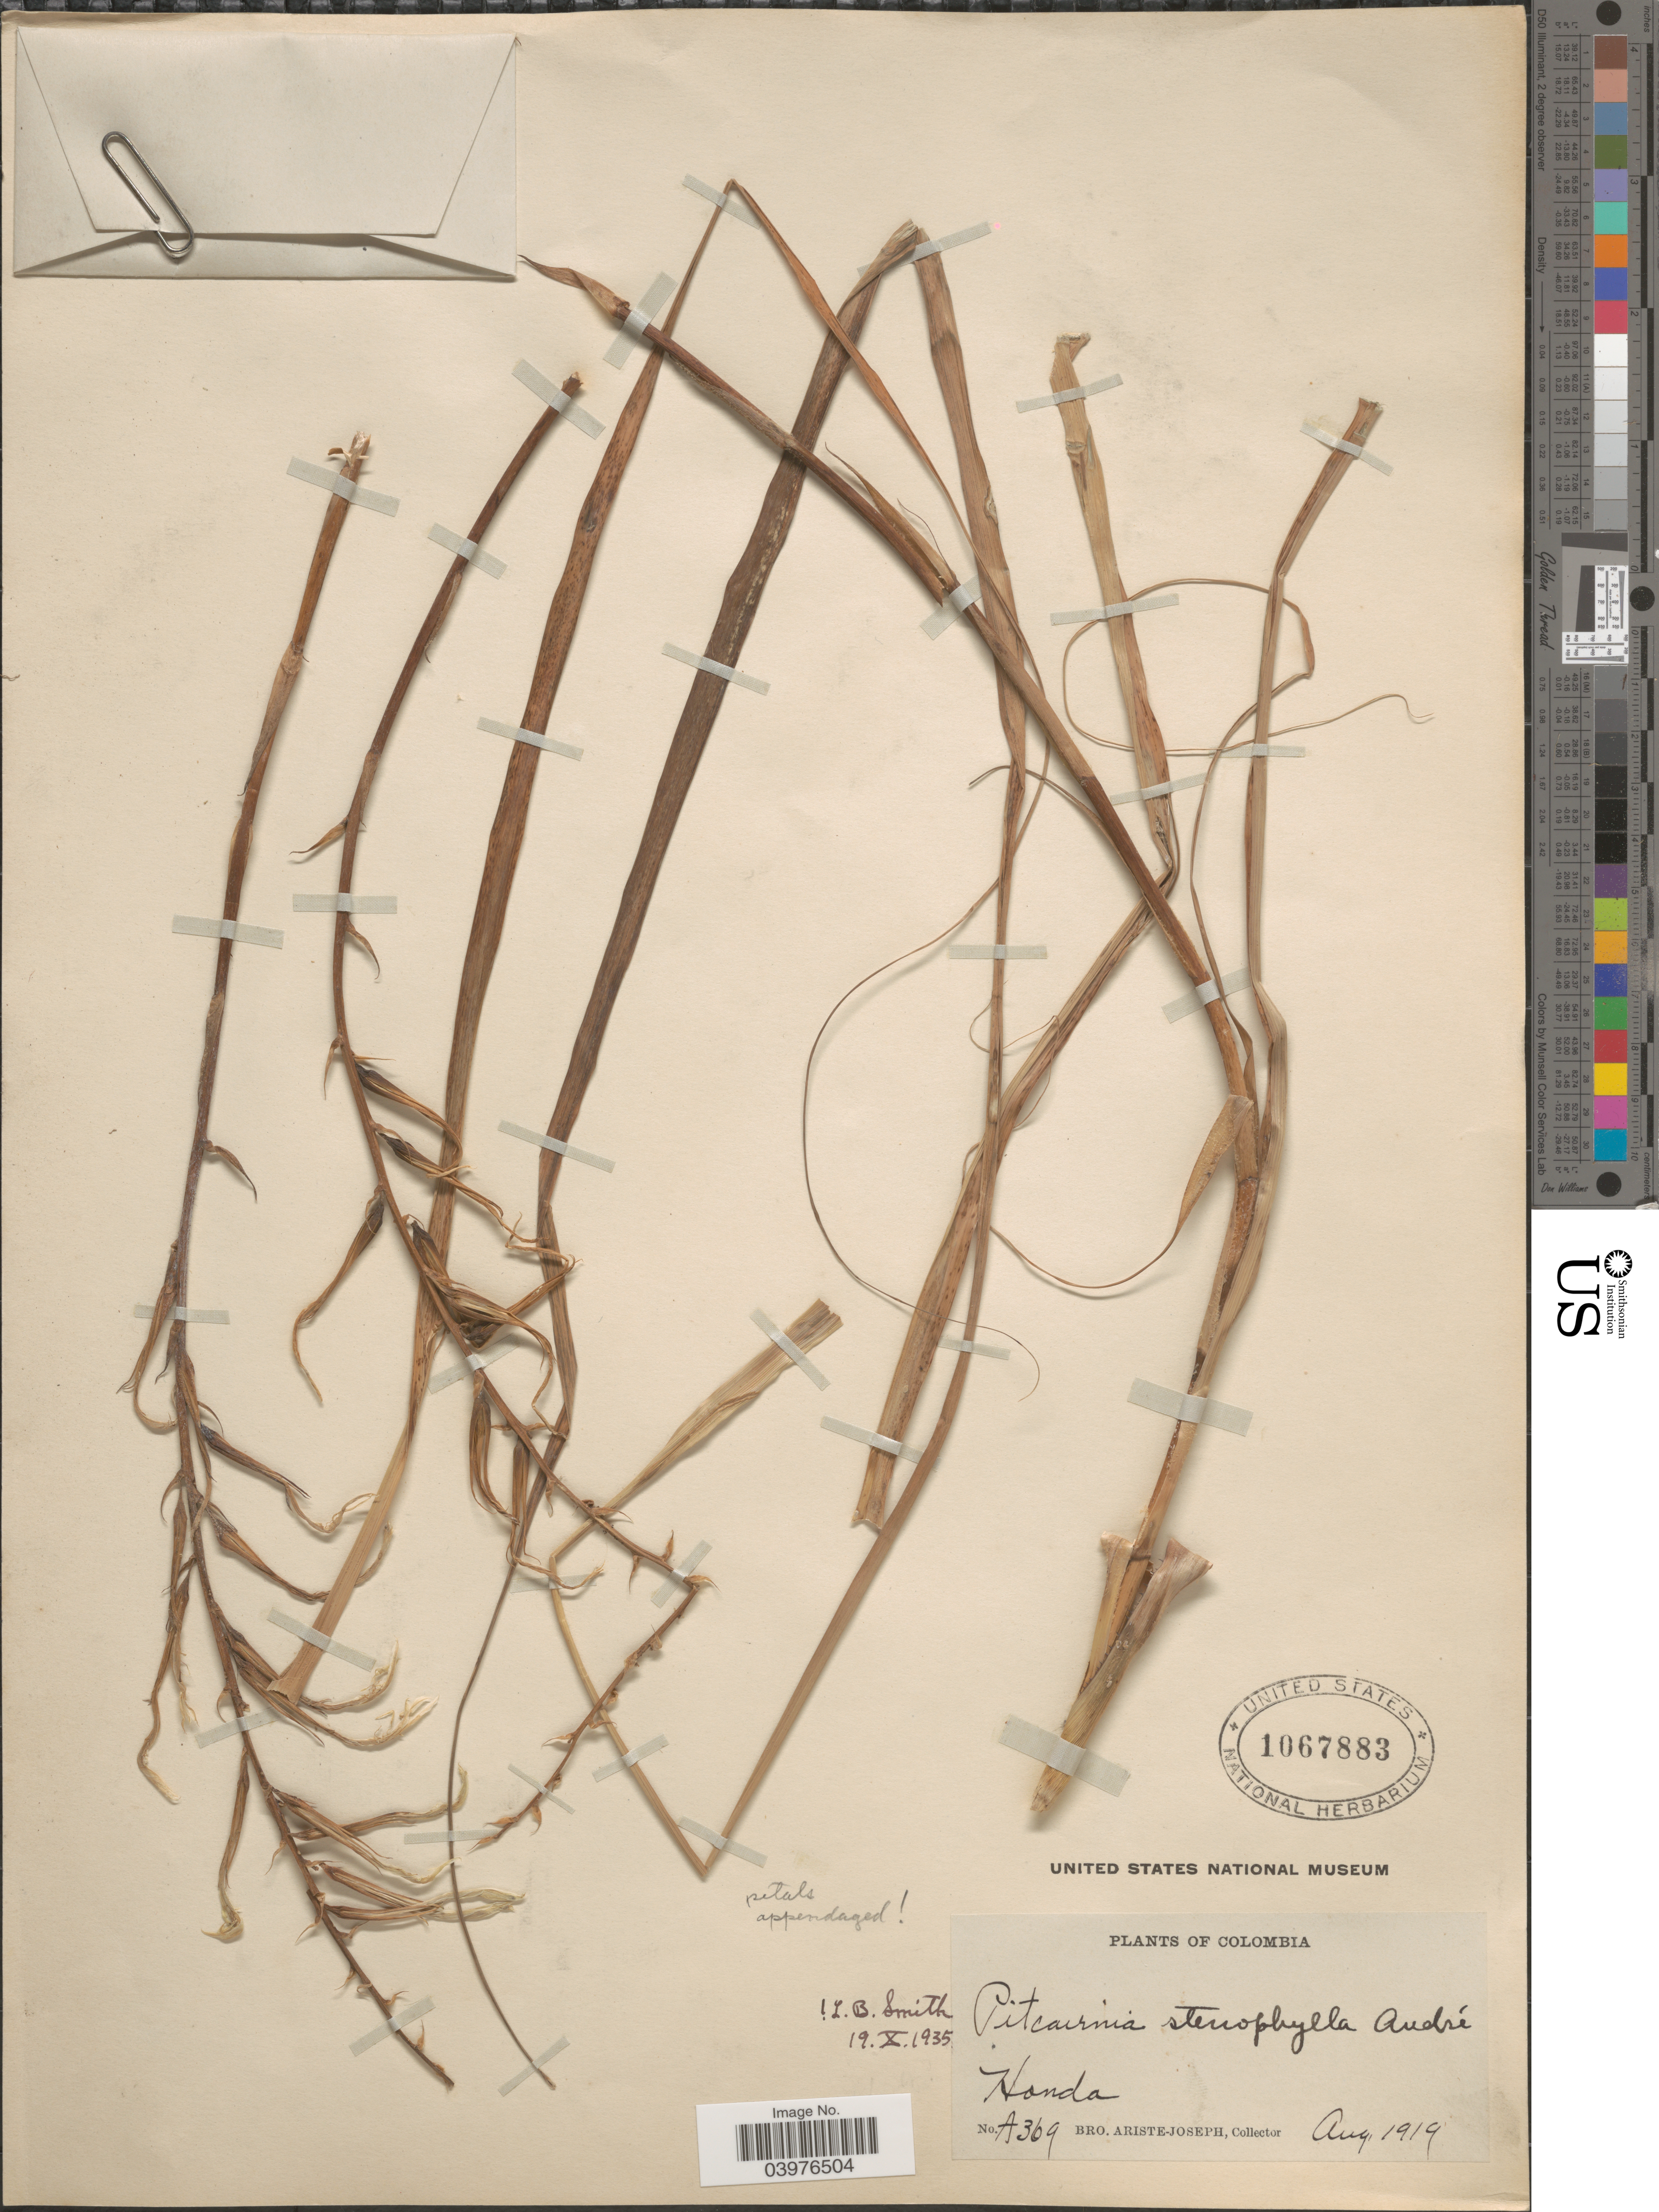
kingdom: Plantae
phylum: Tracheophyta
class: Liliopsida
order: Poales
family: Bromeliaceae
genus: Pitcairnia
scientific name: Pitcairnia stenophylla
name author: André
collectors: Bro. Ariste-Joseph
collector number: A369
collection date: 1919-08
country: Colombia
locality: Honda.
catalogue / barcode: US 1067883